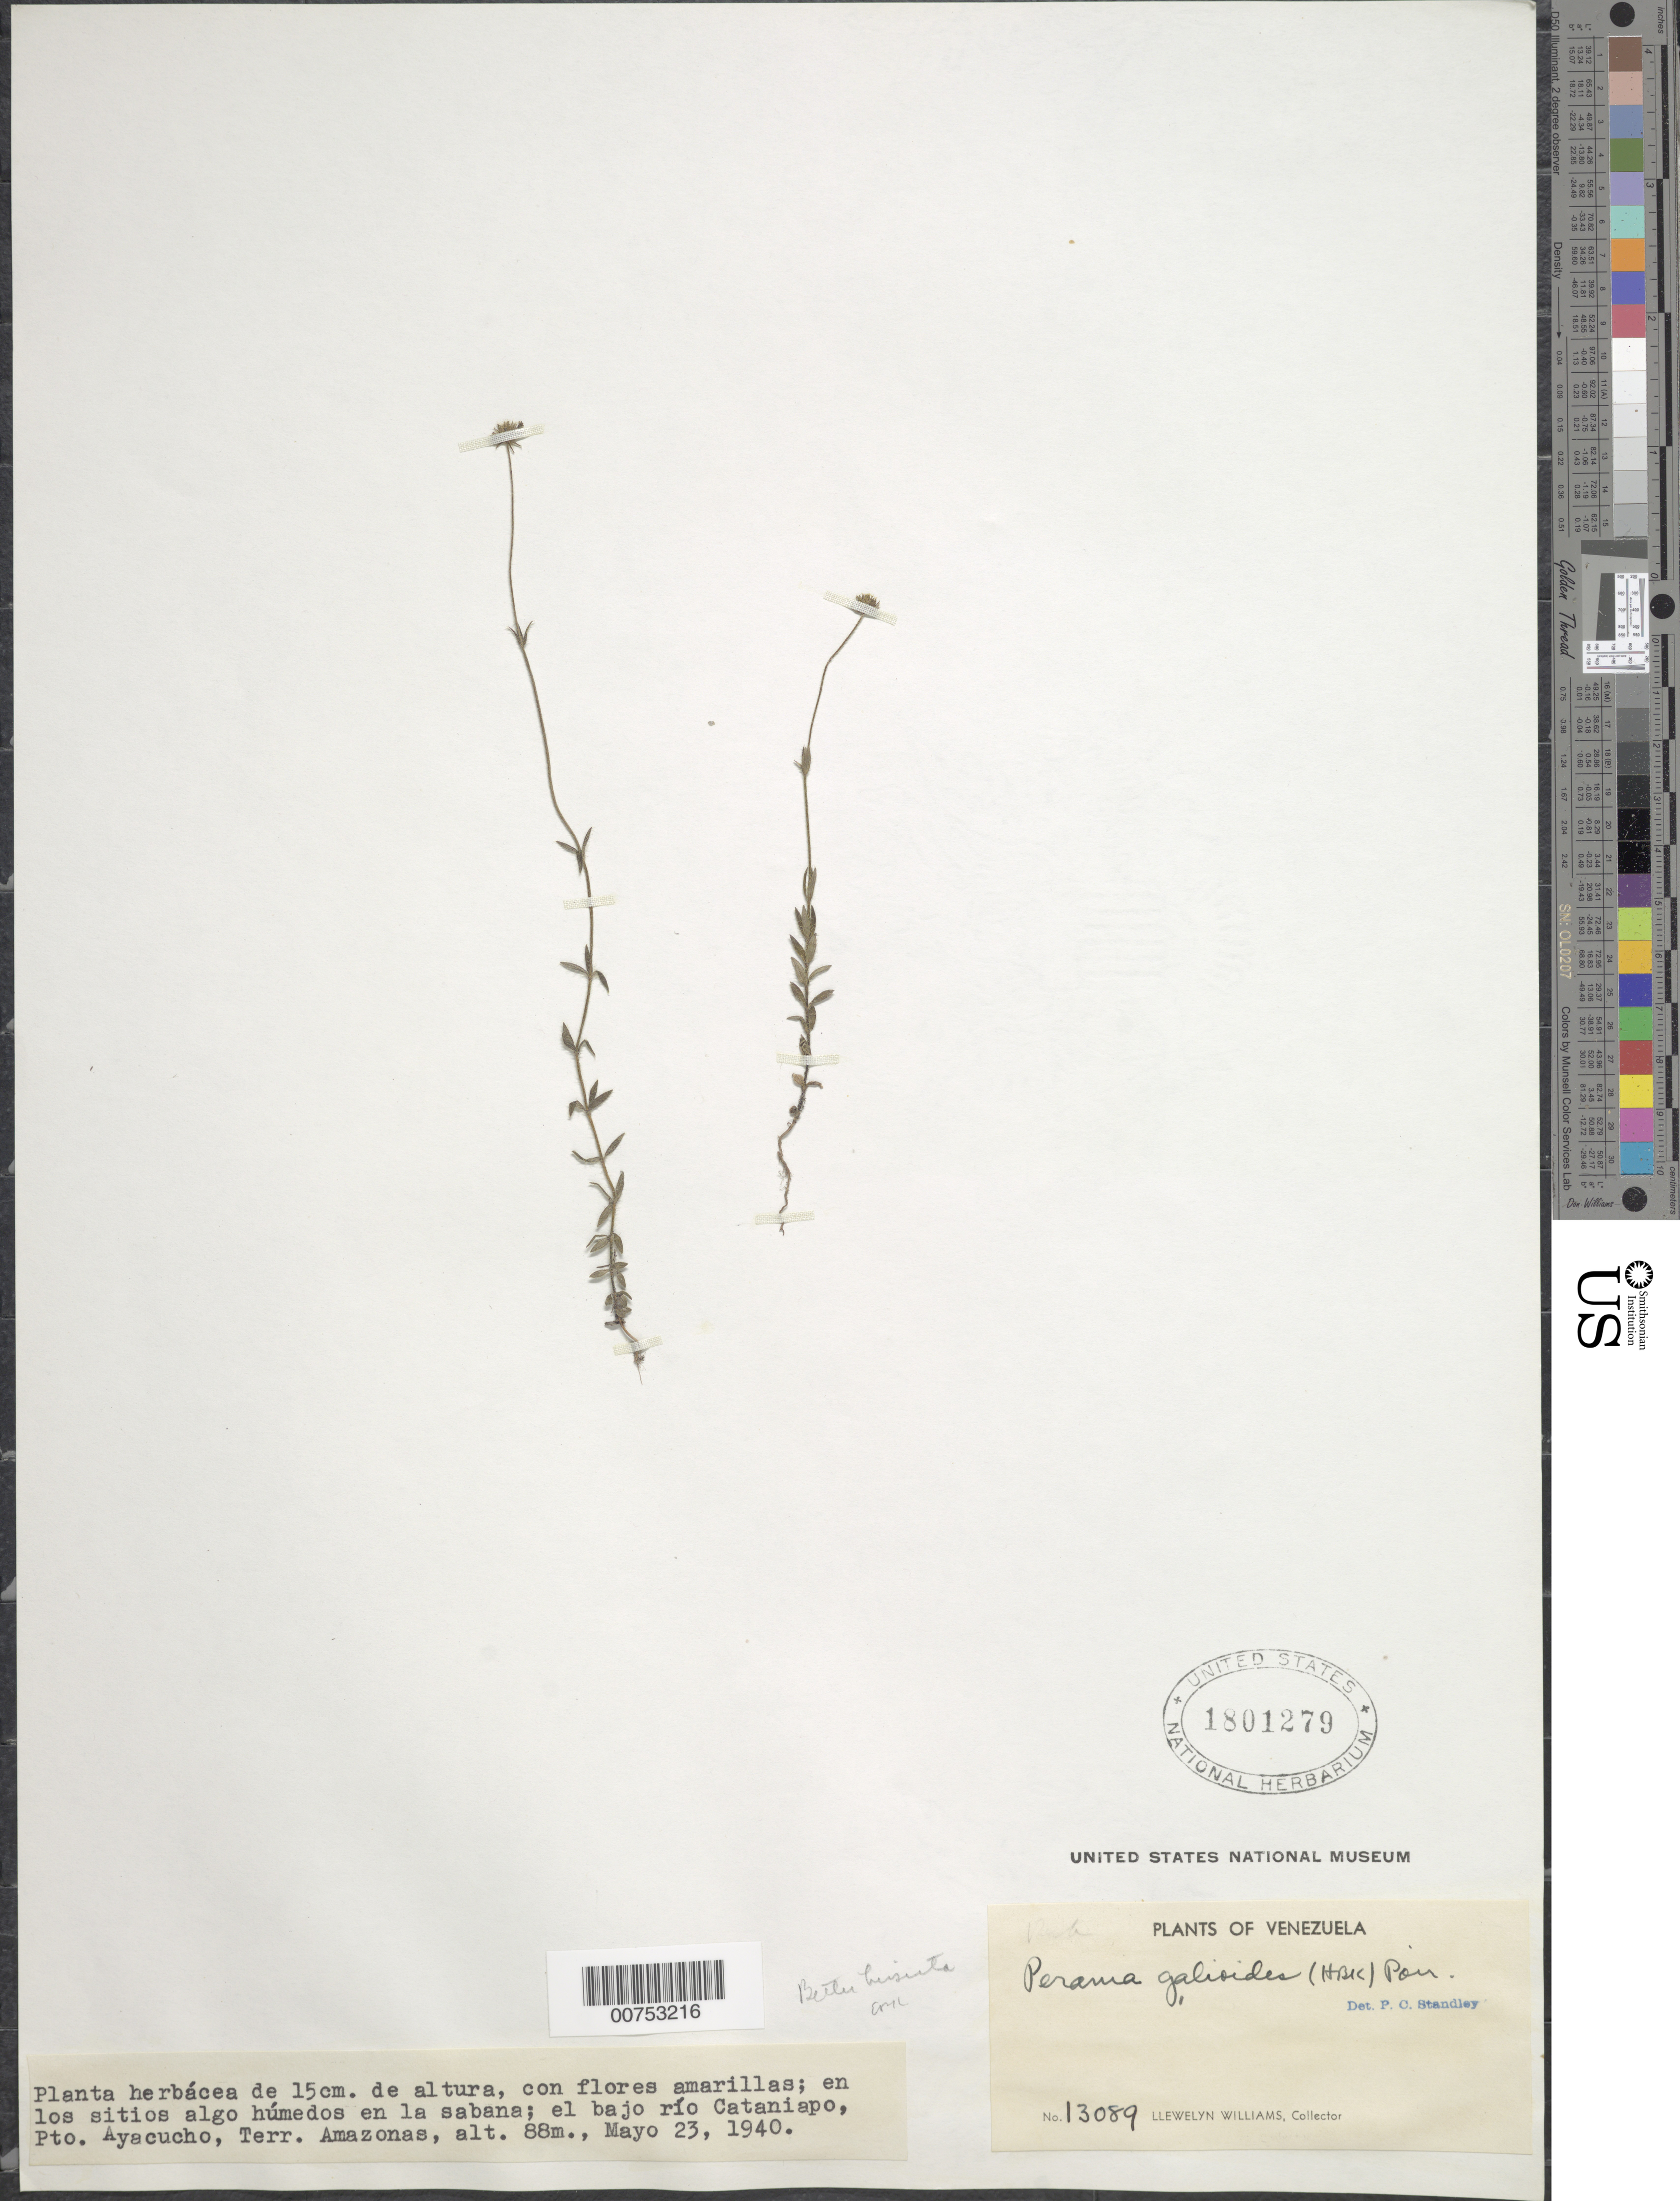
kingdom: Plantae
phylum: Tracheophyta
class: Magnoliopsida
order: Gentianales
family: Rubiaceae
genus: Perama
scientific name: Perama hirsuta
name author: Aubl.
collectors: Ll. Williams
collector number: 13089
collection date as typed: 23-May-40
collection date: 1940-05-23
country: Venezuela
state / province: Amazonas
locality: Puerto Ayacucho, el bajo río Cataniapo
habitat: Sitios algo humedos en la sabana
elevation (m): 88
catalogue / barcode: US 1801279